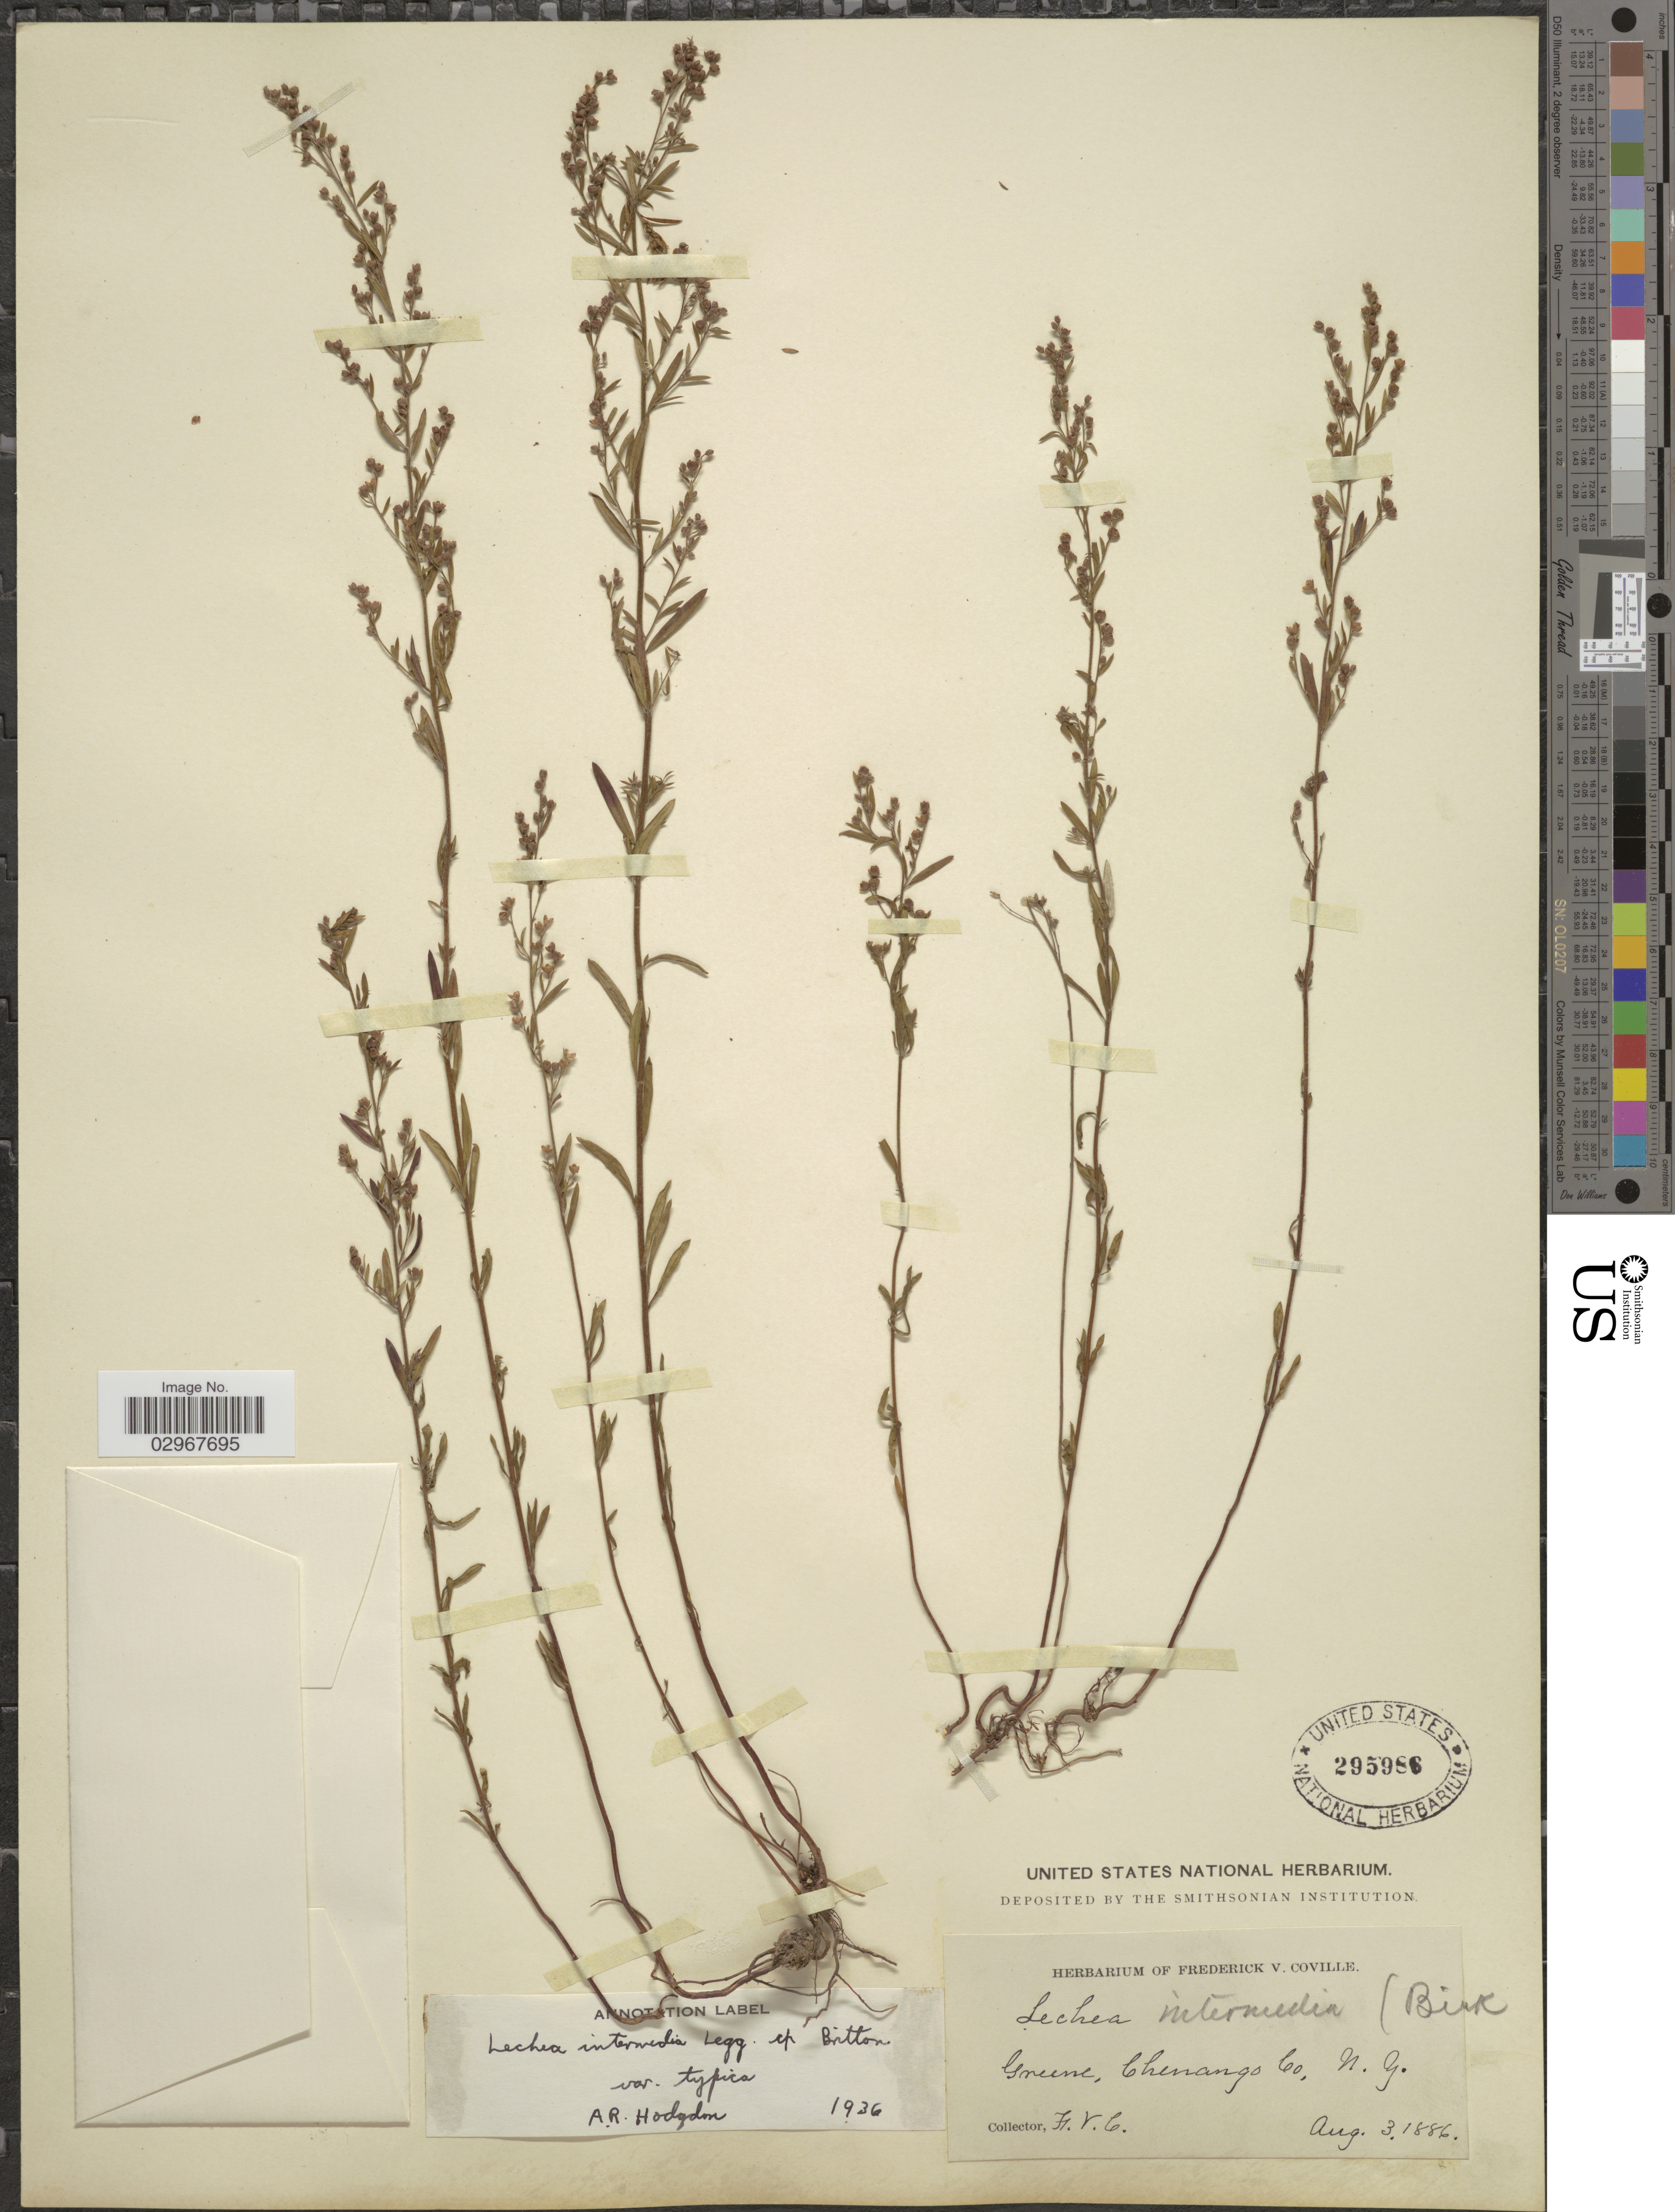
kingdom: Plantae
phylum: Tracheophyta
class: Magnoliopsida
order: Malvales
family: Cistaceae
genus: Lechea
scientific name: Lechea intermedia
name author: Legg. ex Britton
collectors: F. V. Coville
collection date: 1886-08-03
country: United States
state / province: New York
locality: Greene, Chenango Co.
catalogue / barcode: US 295986